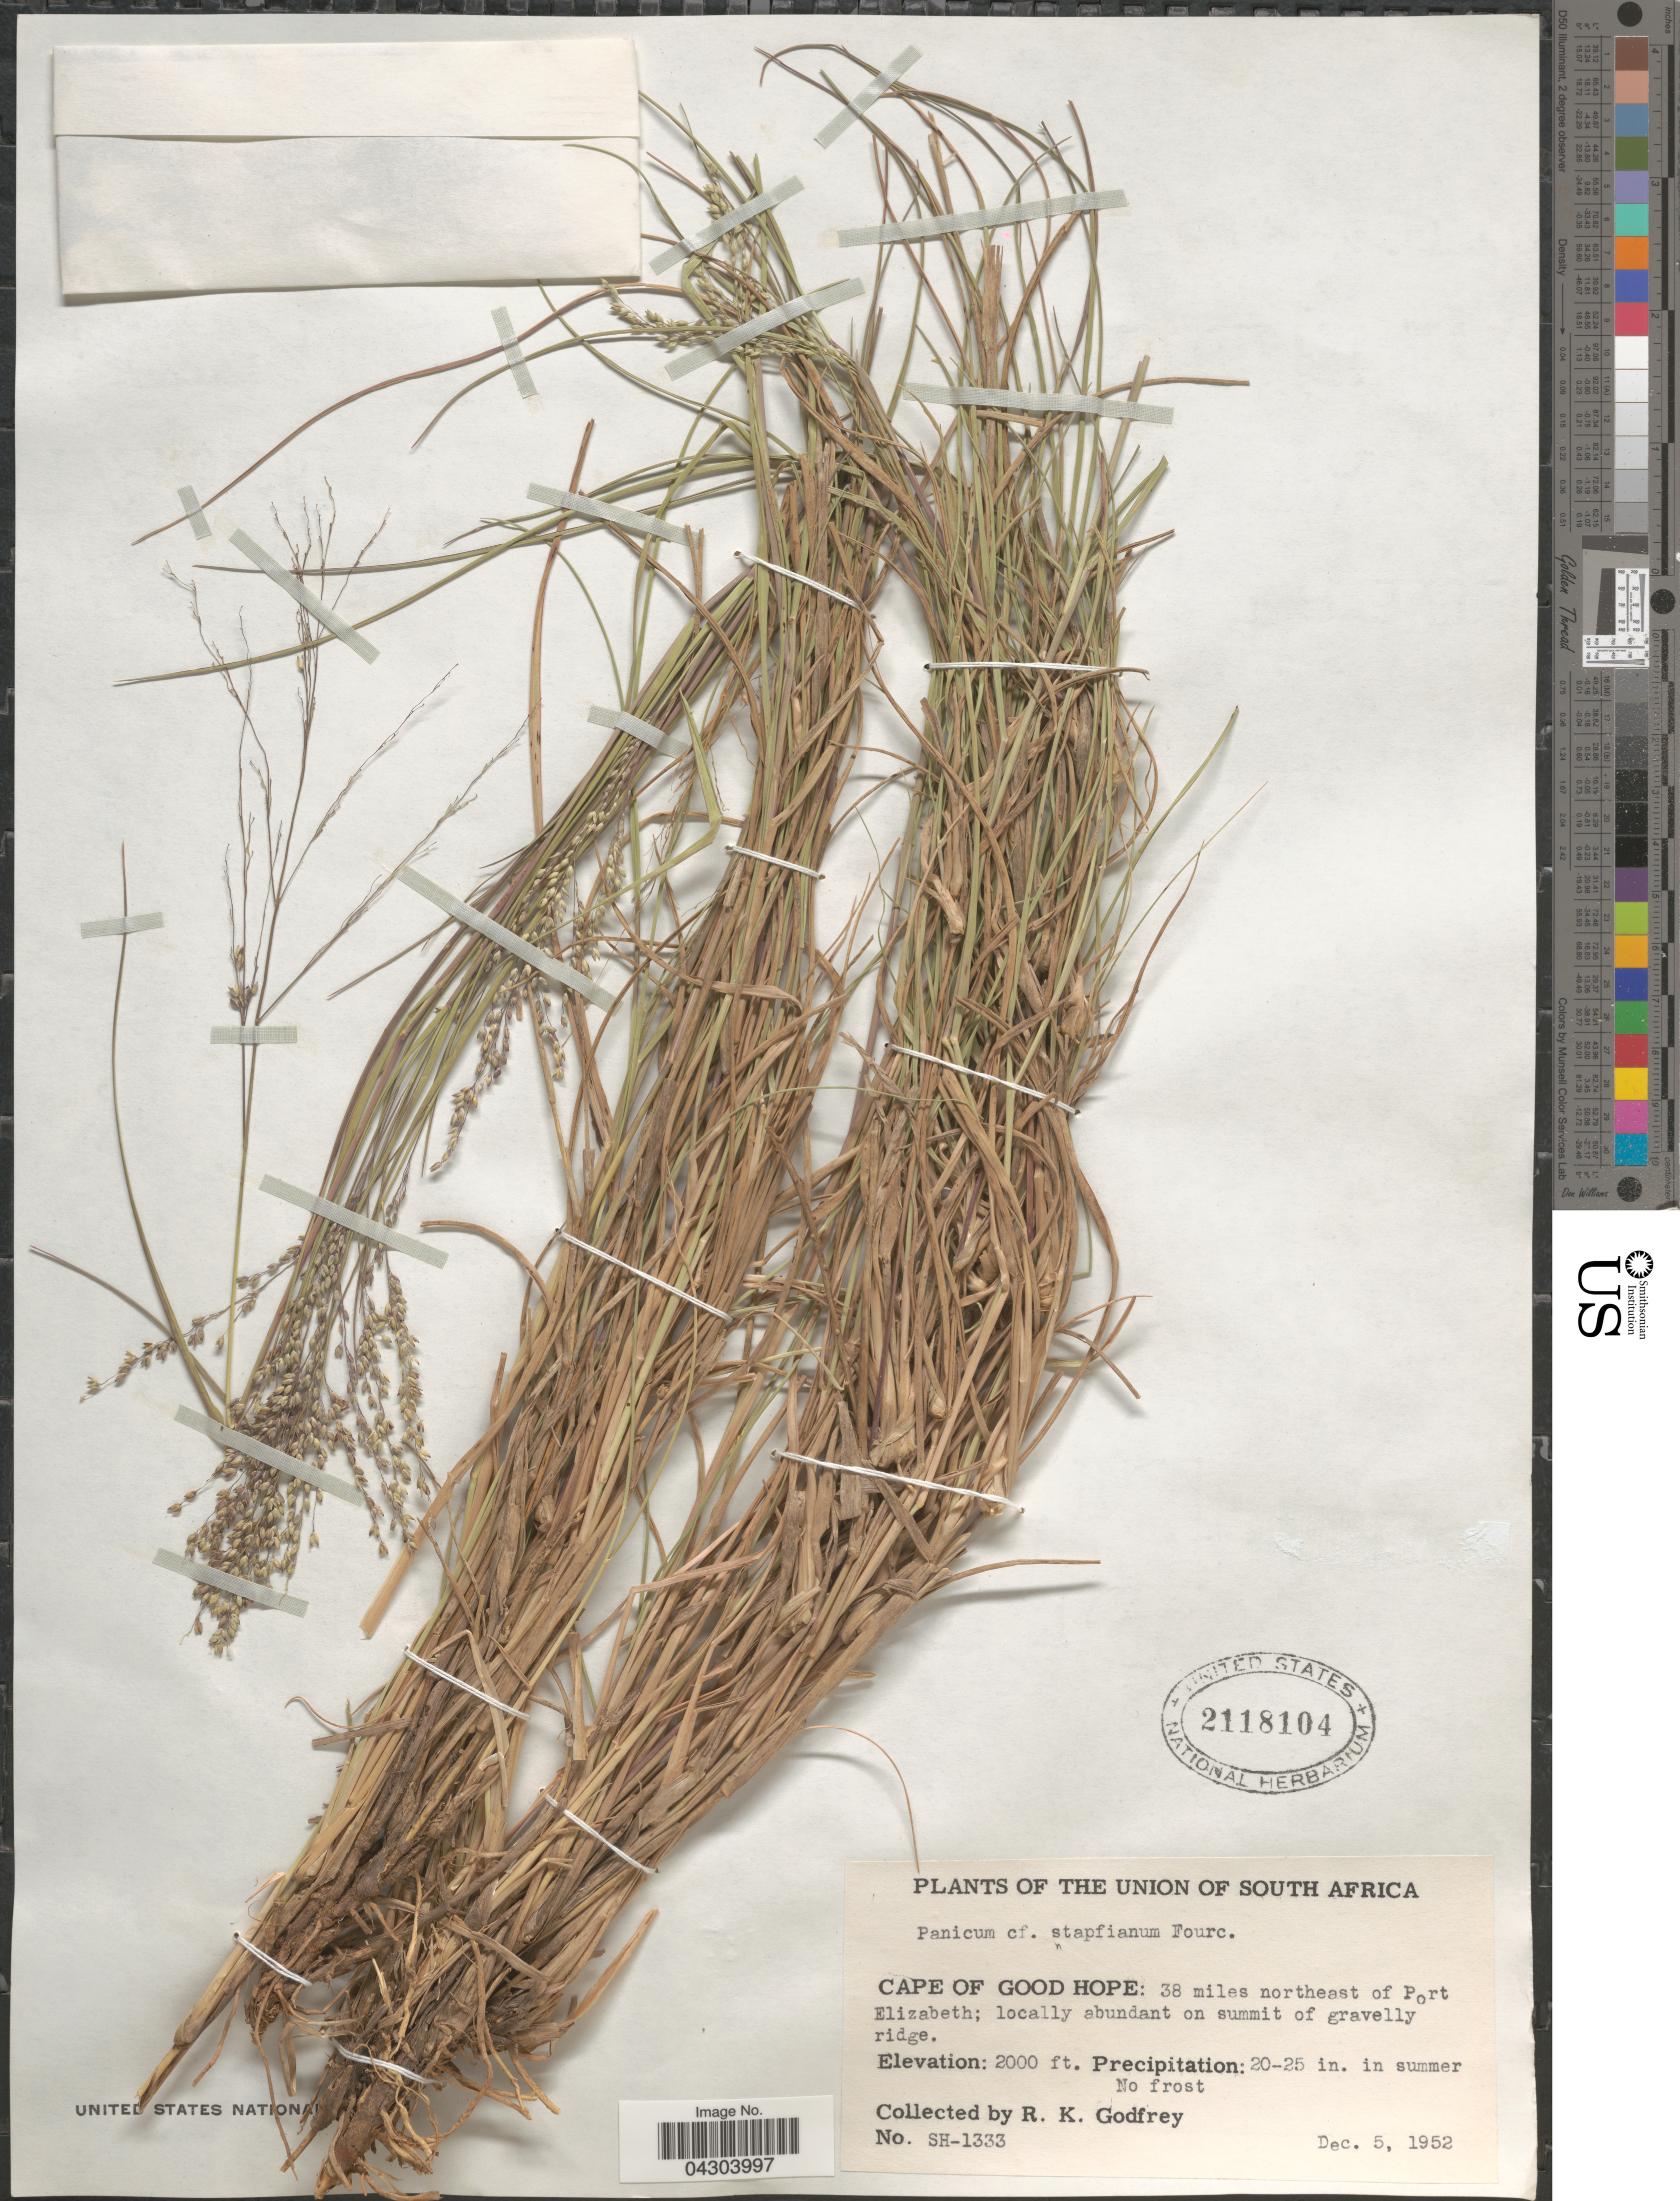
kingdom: Plantae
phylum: Tracheophyta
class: Liliopsida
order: Poales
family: Poaceae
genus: Panicum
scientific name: Panicum stapfianum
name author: Fourc.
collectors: R. K. Godfrey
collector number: SH-1333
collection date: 1952-12-05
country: South Africa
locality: The Union of South Africa. Cape of Good Hope: 38 miles northeast of Port Elizabeth.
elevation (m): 610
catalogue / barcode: US 2118104